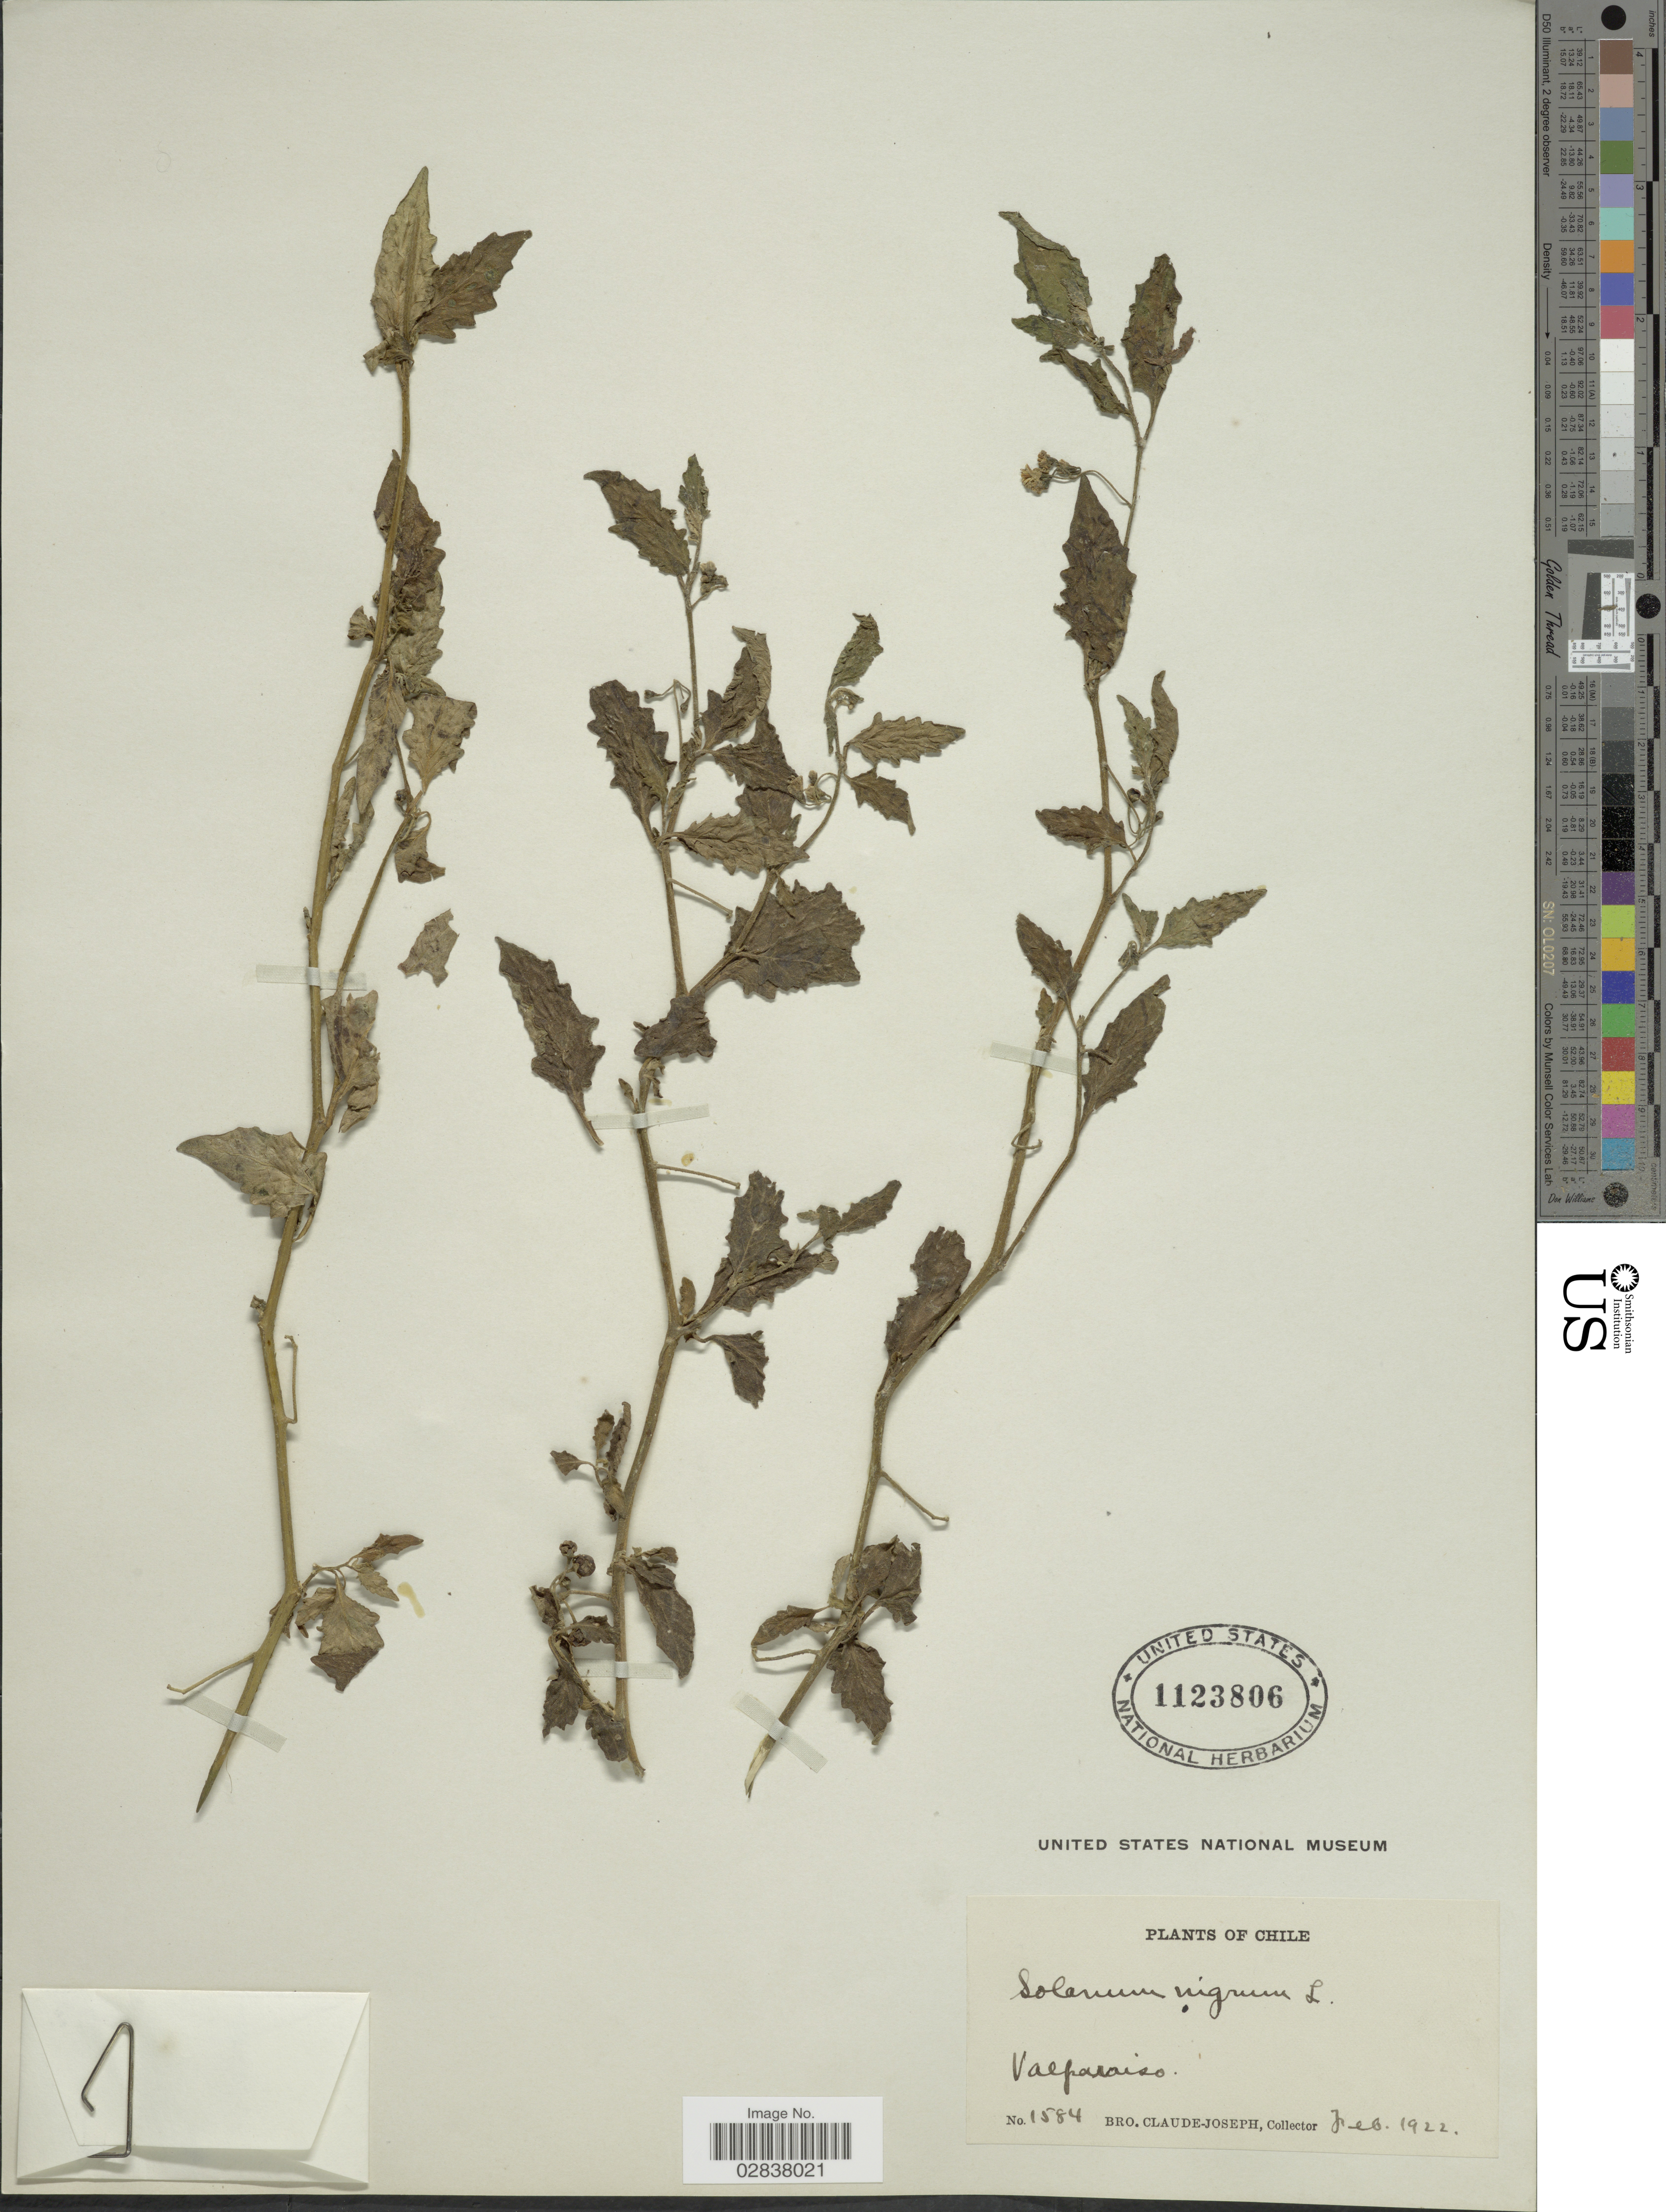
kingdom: Plantae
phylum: Tracheophyta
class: Magnoliopsida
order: Solanales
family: Solanaceae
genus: Solanum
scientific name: Solanum nigrum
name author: L.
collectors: Bro. Claude-Joseph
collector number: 1584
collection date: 1922-02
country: Chile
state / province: Valparaíso (V)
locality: Valparaiso.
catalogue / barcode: US 1123806